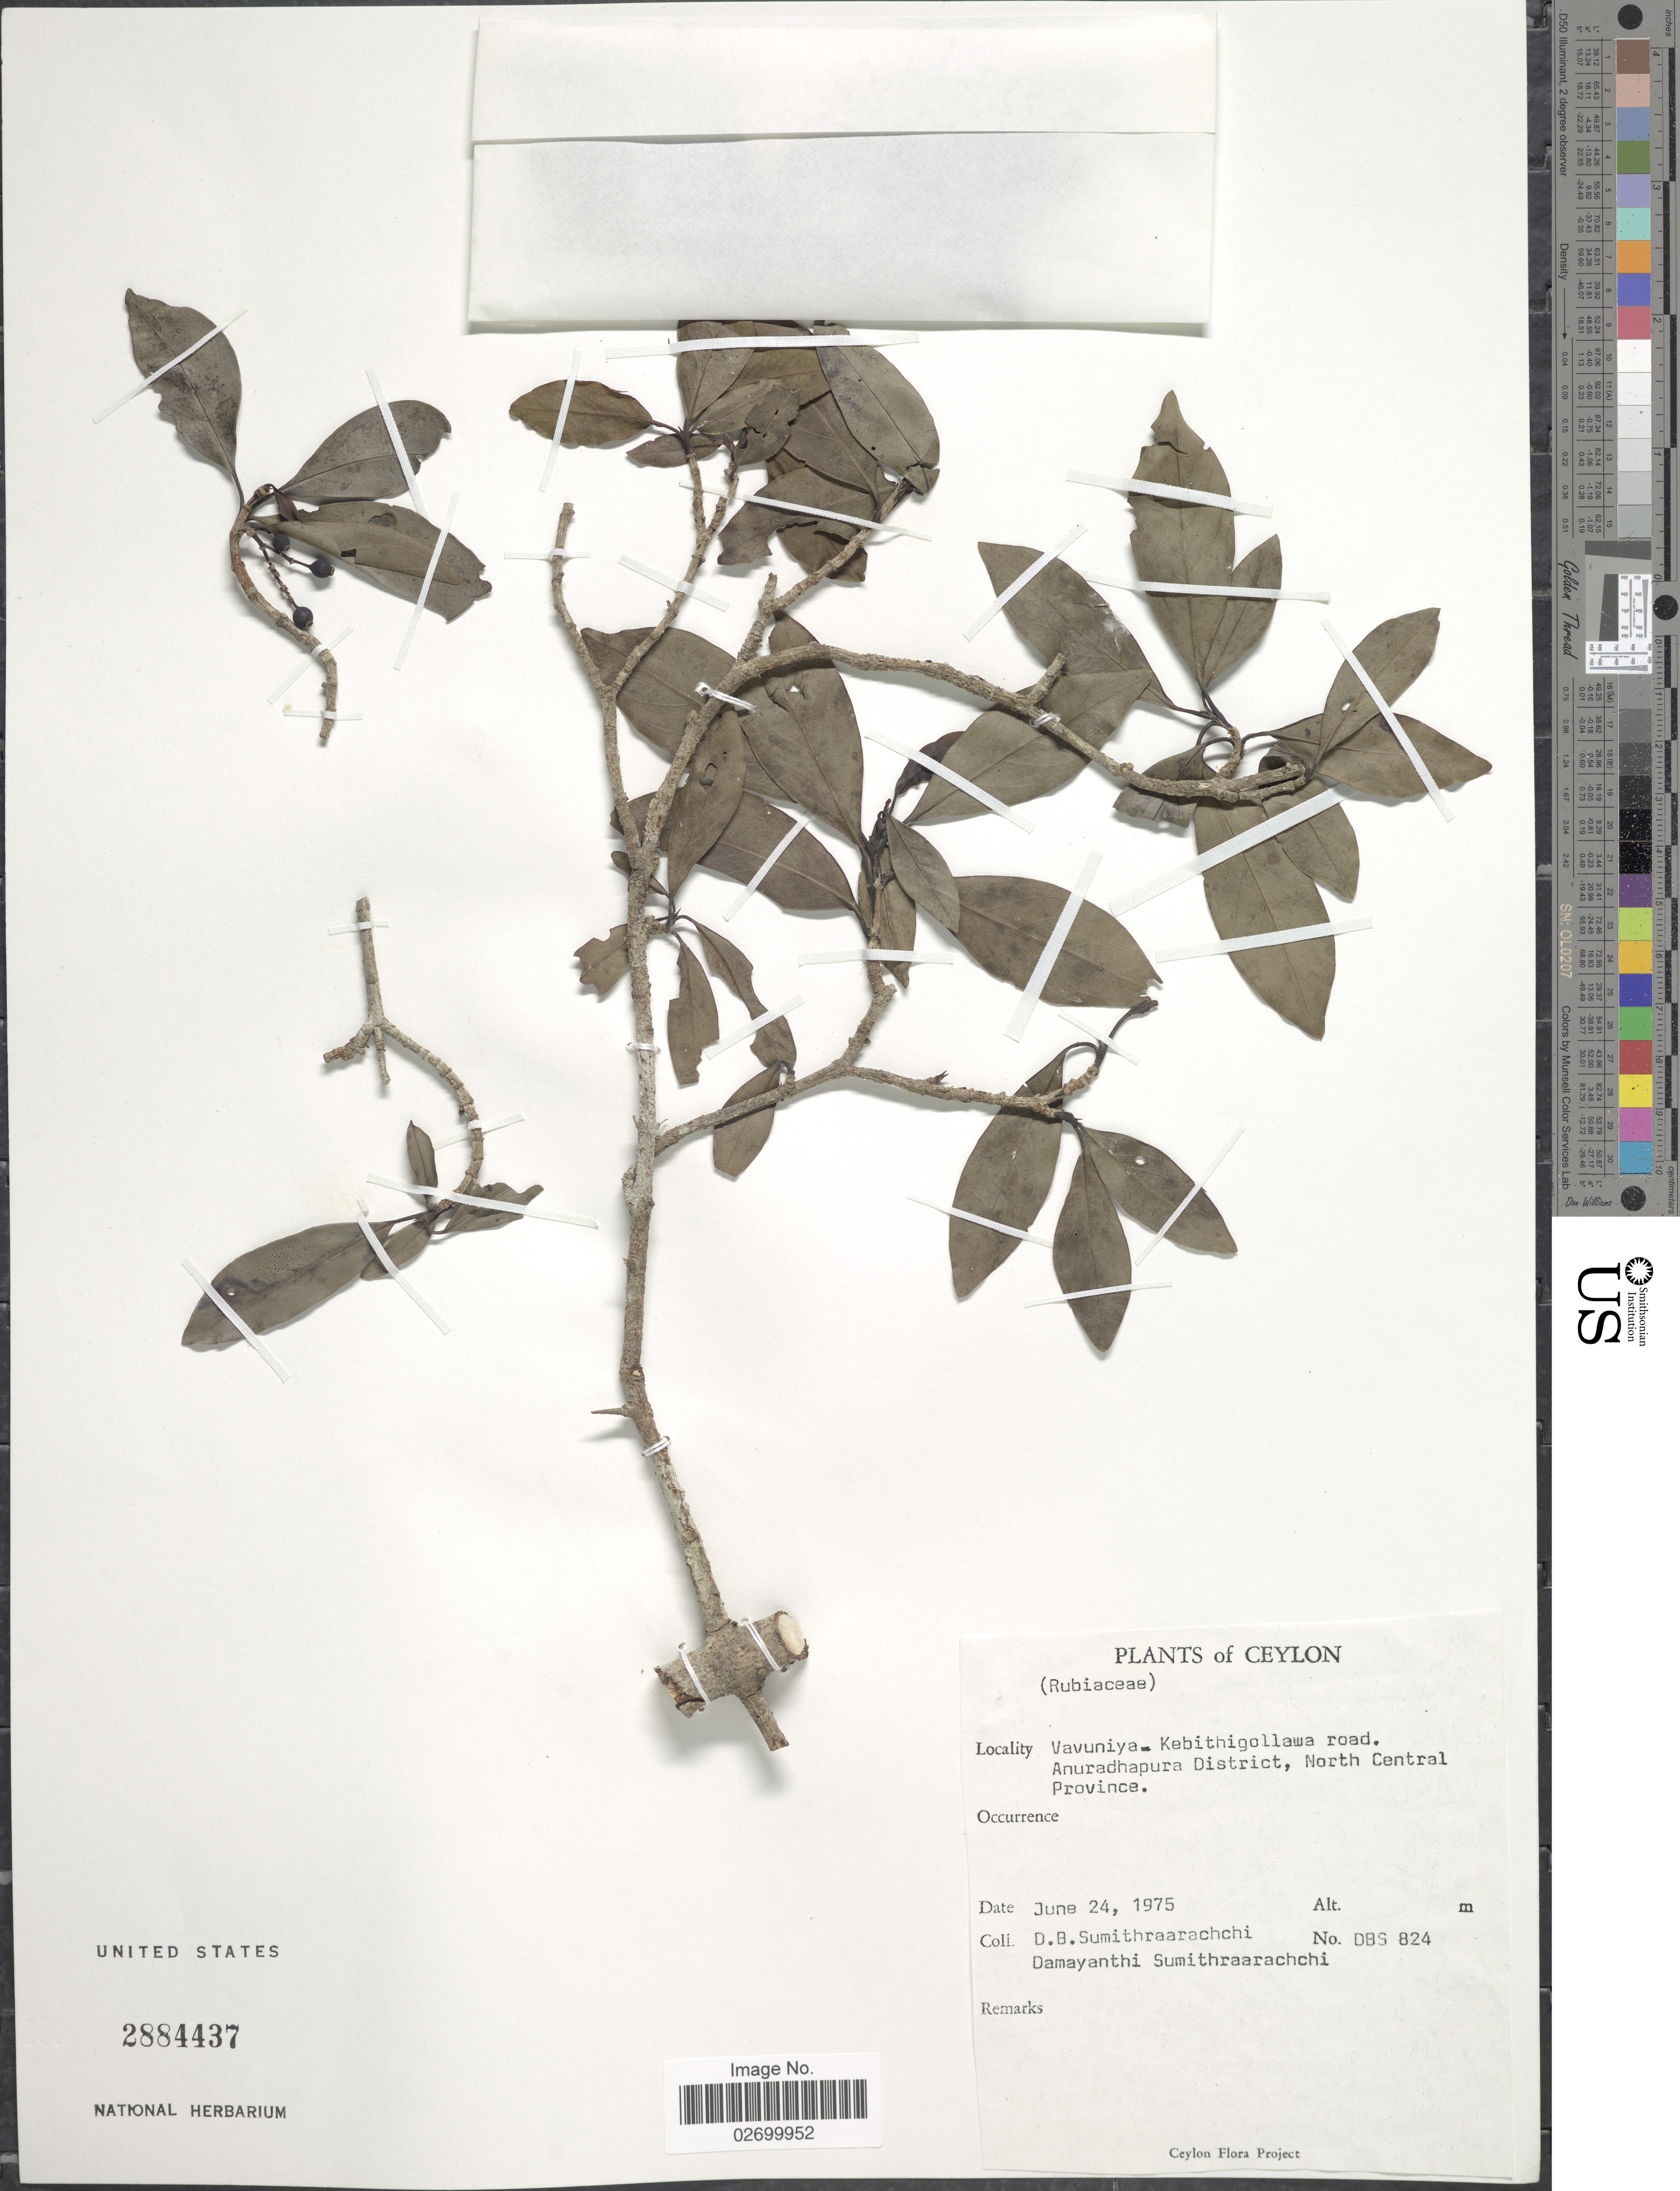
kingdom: Plantae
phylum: Tracheophyta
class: Magnoliopsida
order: Gentianales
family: Rubiaceae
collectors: D. B. Sumithraarachchi & D. Sumithraarachchi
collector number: DBS 824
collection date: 1975-06-24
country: Sri Lanka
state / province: North Central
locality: Ceylon. Vavuniya - Kebithigollawa road. Anuradhapura District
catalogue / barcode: US 2884437